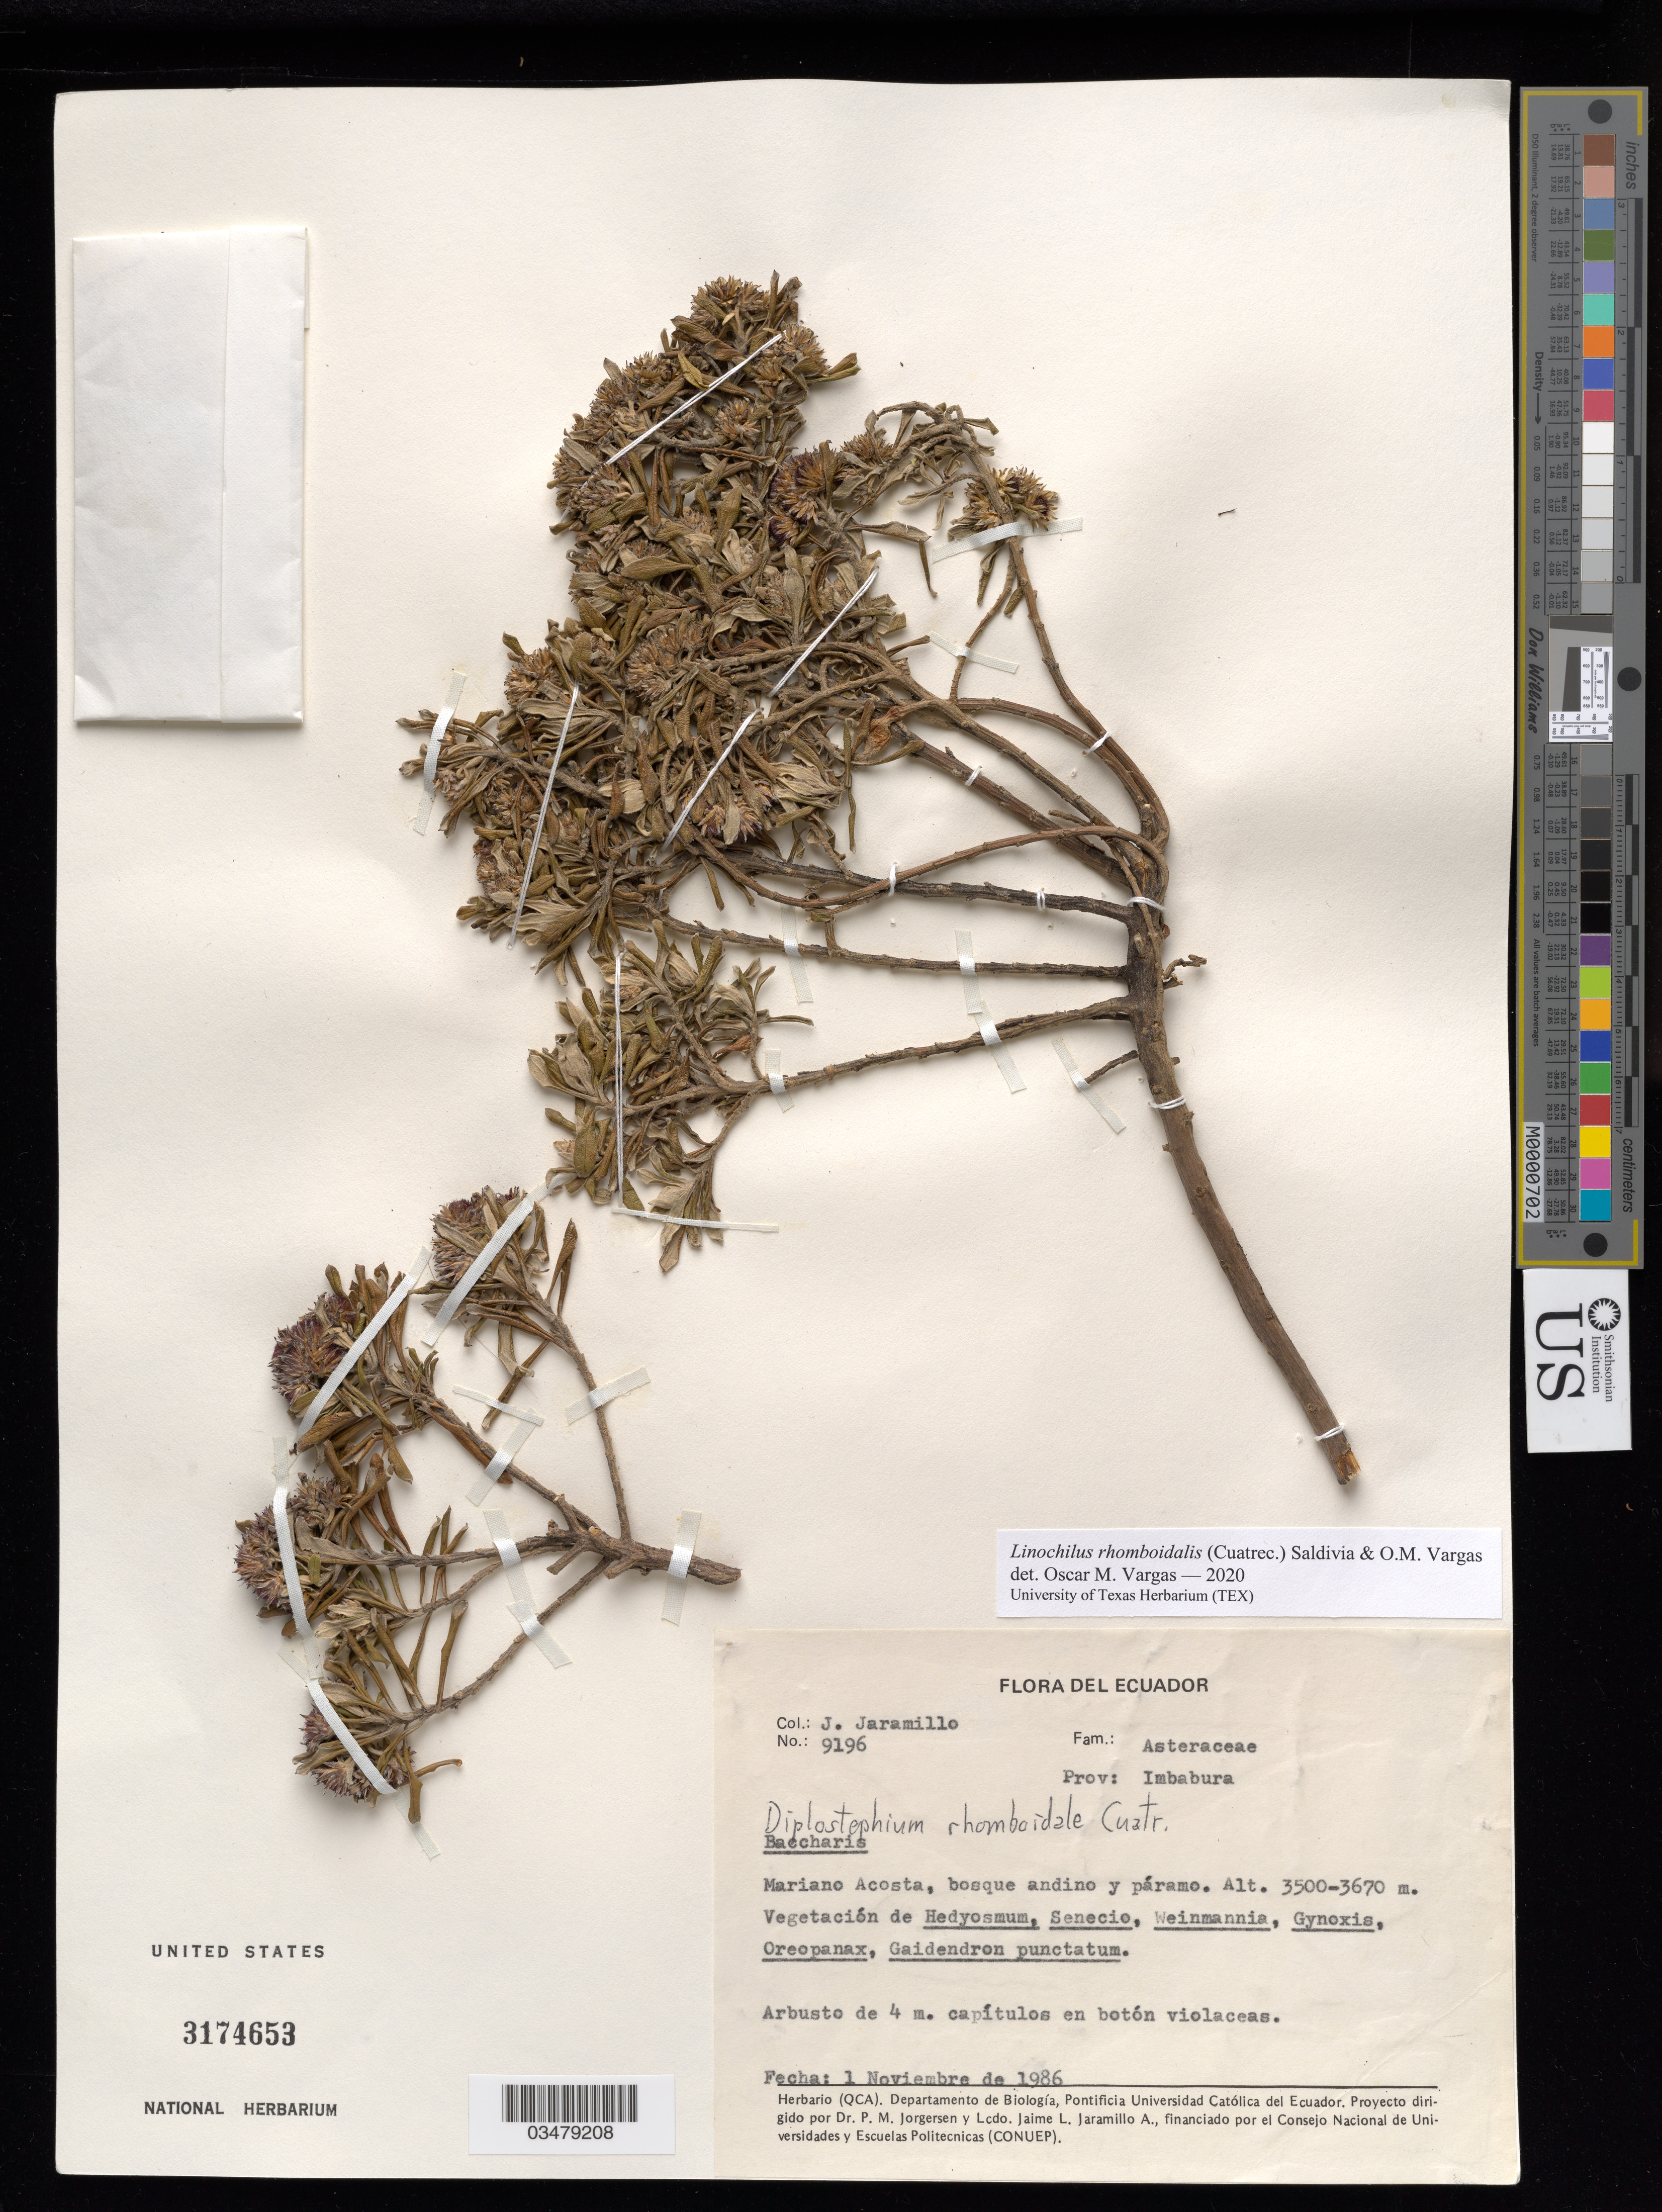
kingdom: Plantae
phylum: Tracheophyta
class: Magnoliopsida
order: Asterales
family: Asteraceae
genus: Linochilus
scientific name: Linochilus rhomboidalis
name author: (Cuatrec.) Saldivia & O.M. Vargas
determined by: Vargas, Oscar M.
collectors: J. Jaramillo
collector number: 9196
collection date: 1986-11-01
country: Ecuador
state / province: Imbabura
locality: Mariano Acosta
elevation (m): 3500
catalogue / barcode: US 3174653